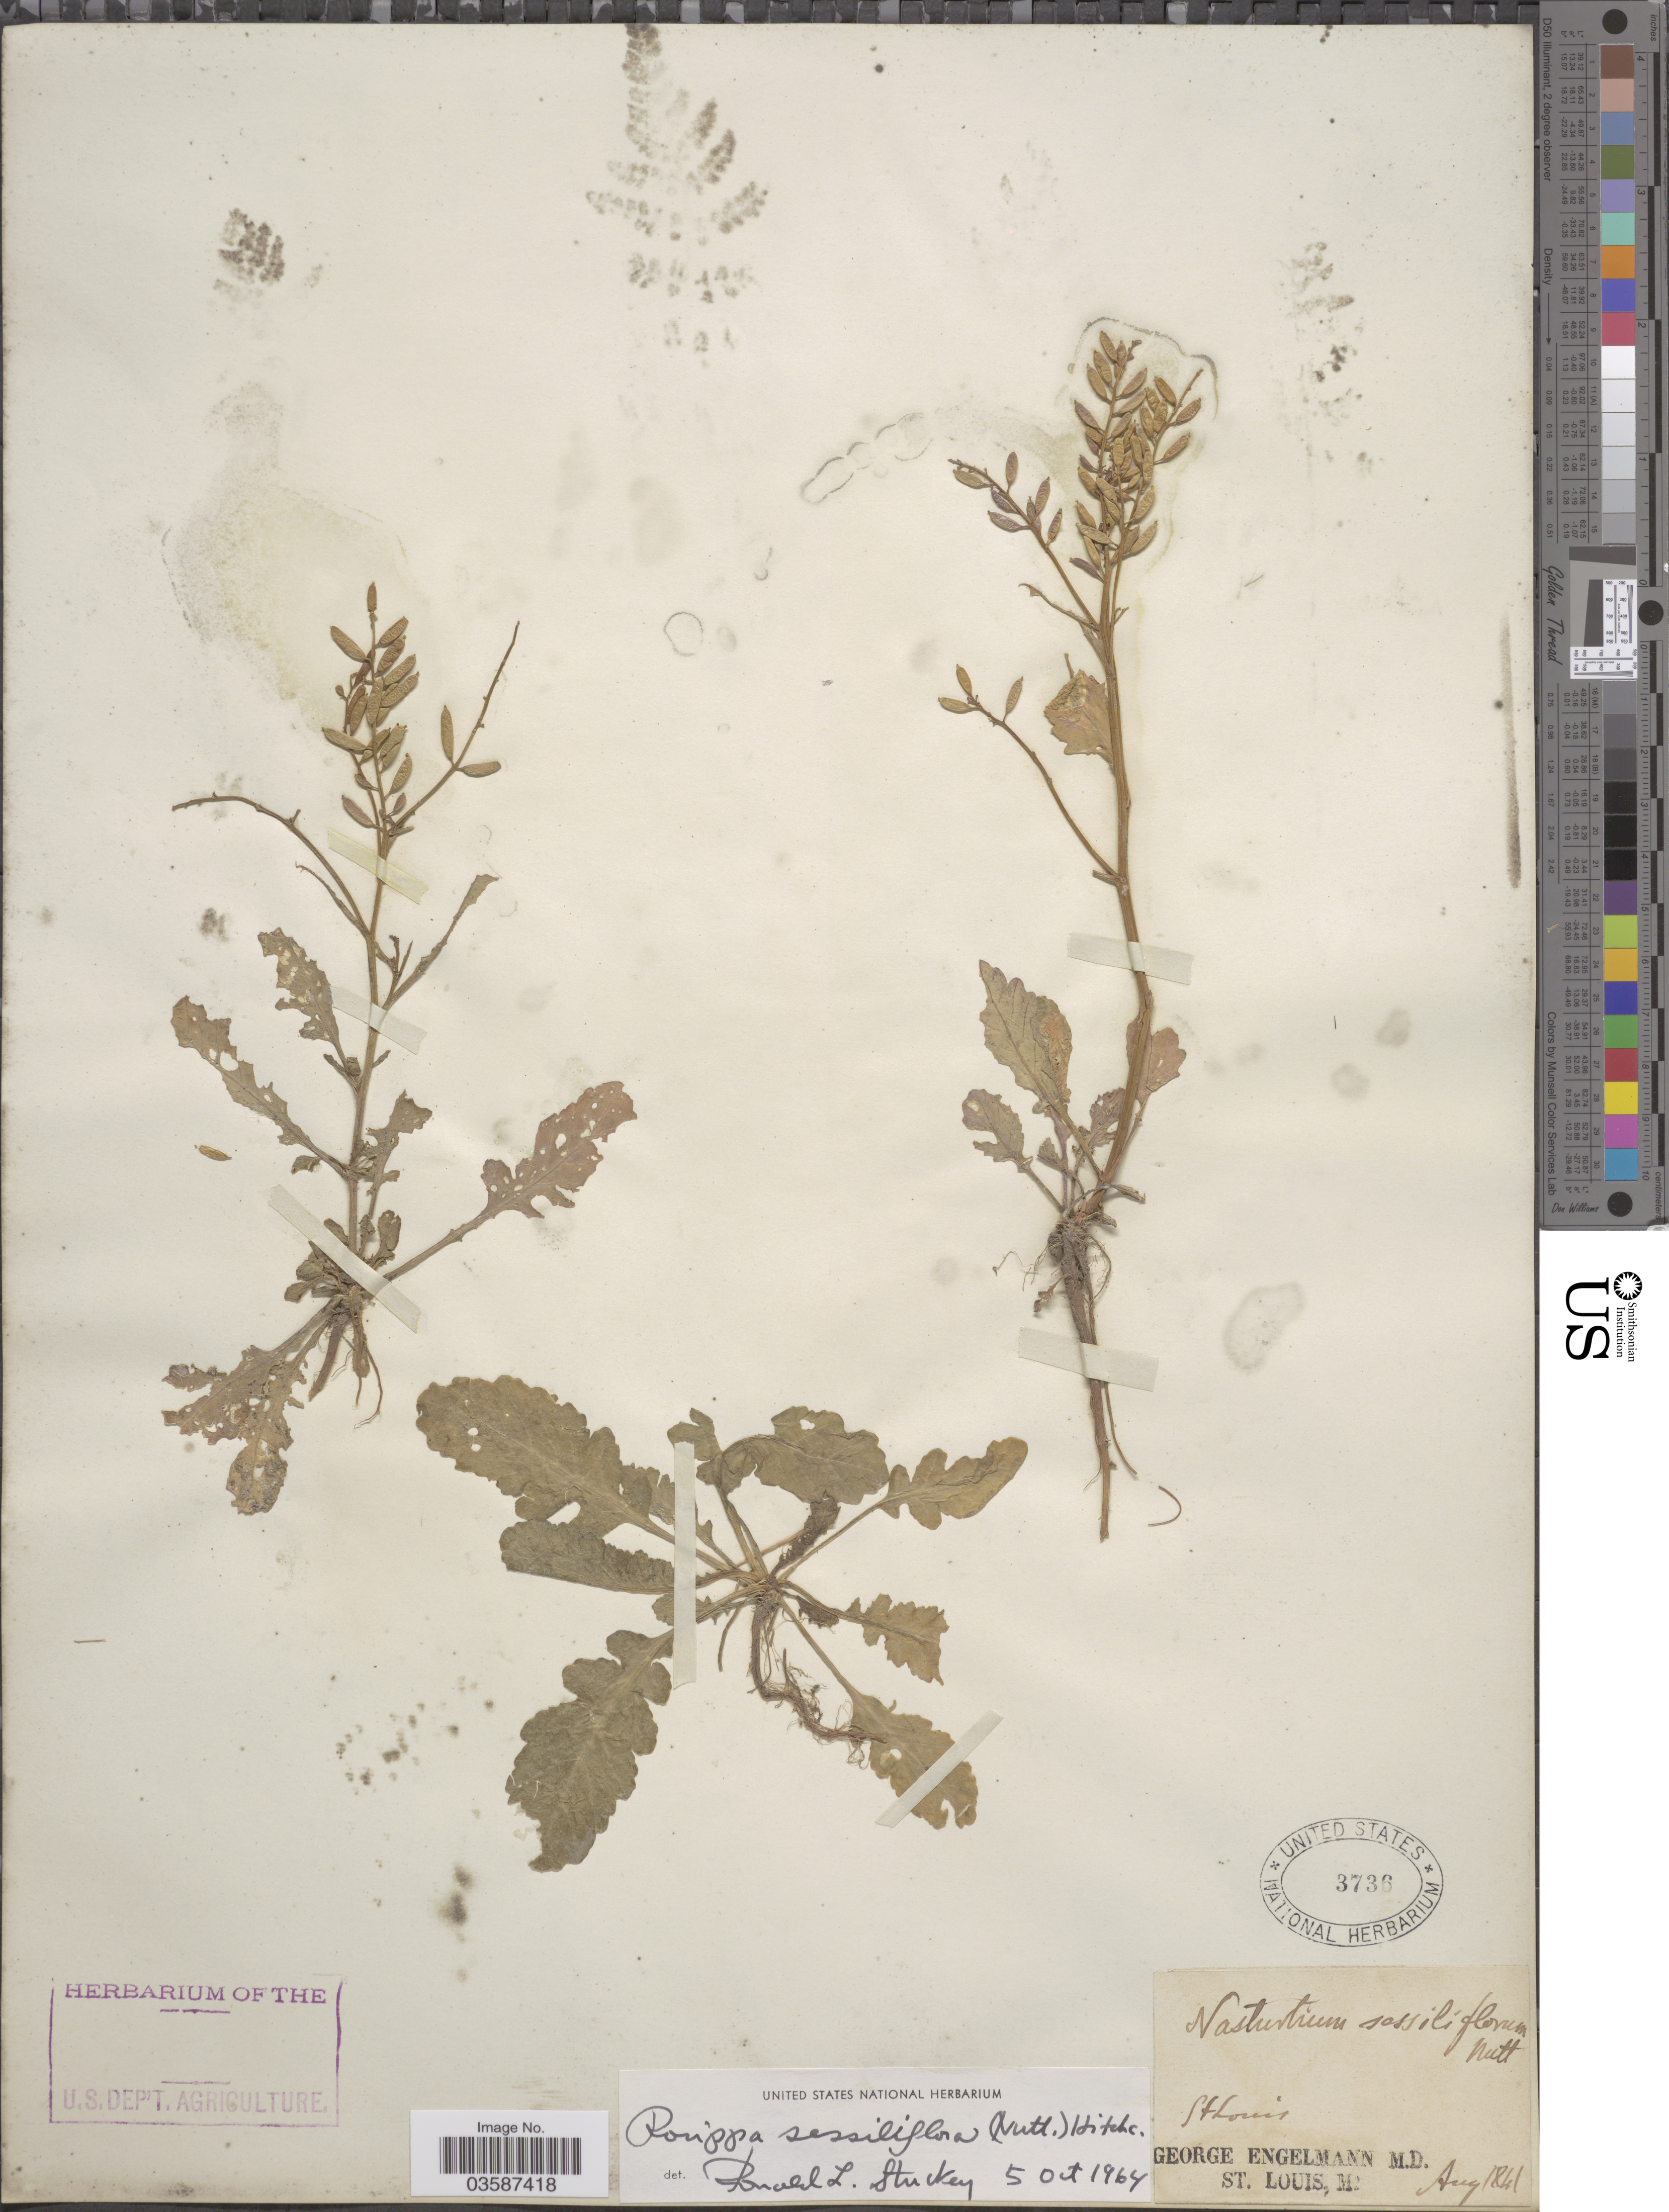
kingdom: Plantae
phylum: Tracheophyta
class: Magnoliopsida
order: Brassicales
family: Brassicaceae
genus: Rorippa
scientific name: Rorippa sessiliflora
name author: (Nutt.) Hitchc.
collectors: G. Engelmann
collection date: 1841-08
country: United States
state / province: Missouri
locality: St. Louis.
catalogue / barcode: US 3736